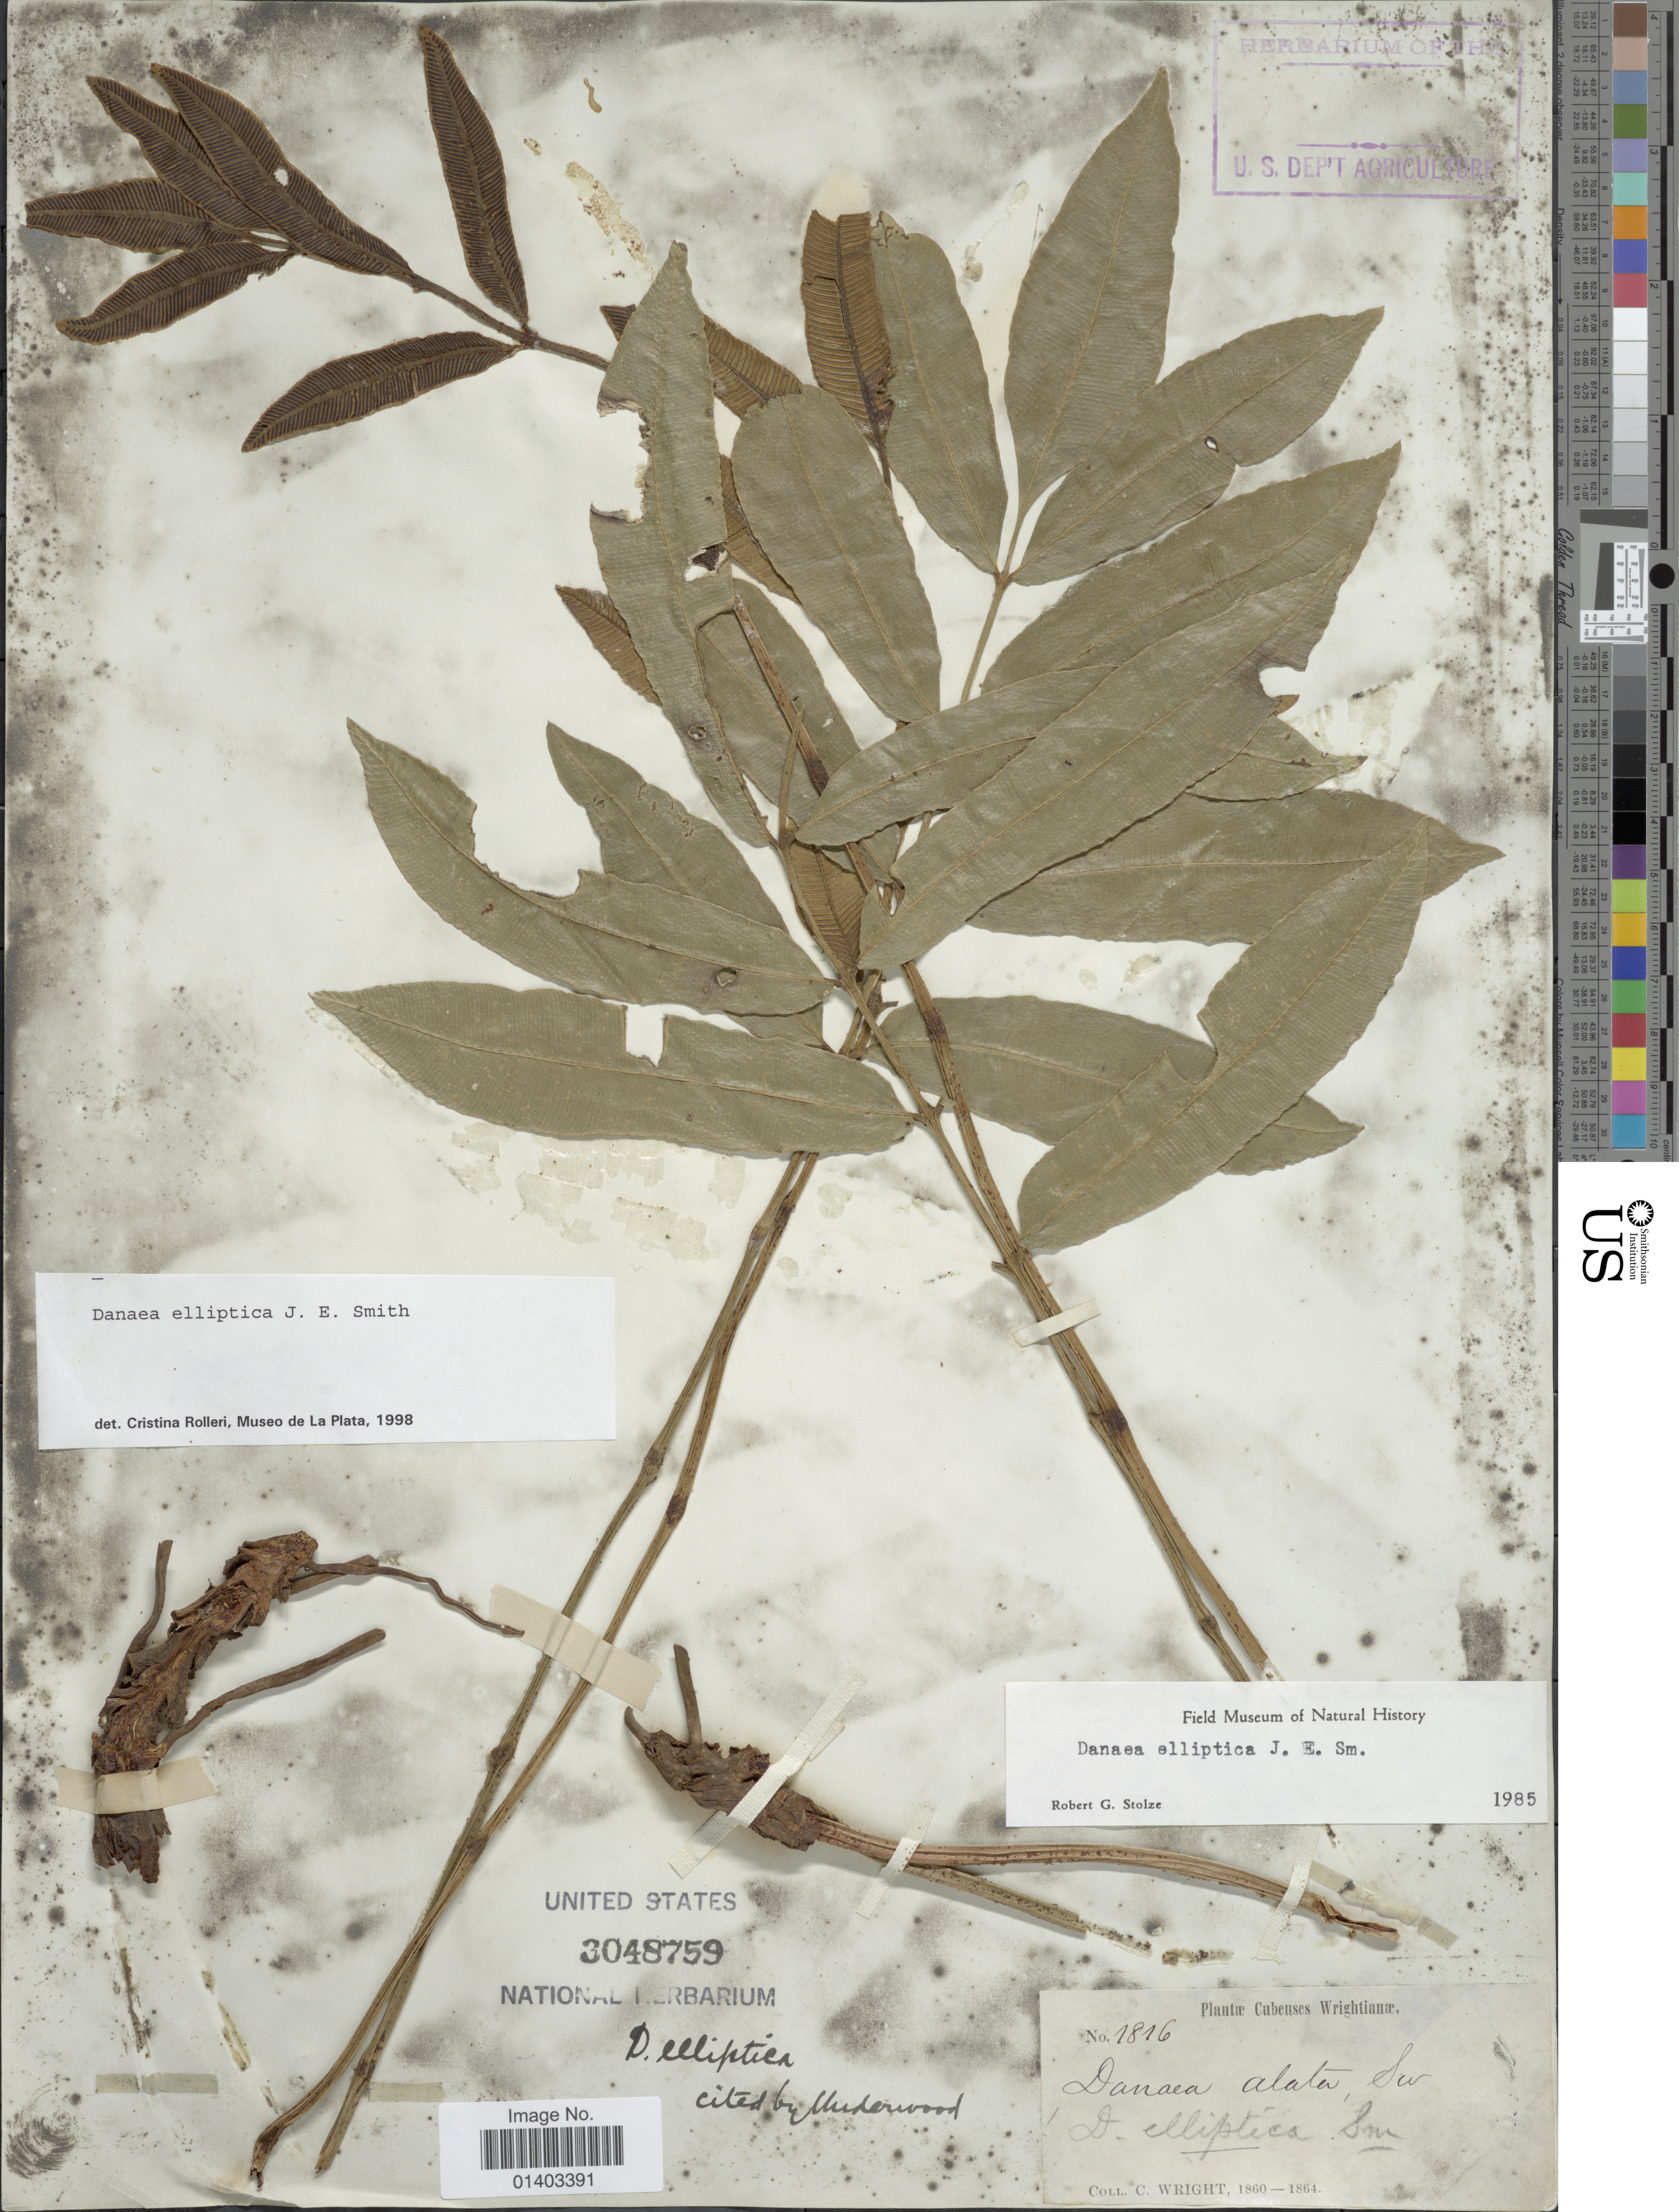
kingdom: Plantae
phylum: Tracheophyta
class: Polypodiopsida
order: Marattiales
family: Marattiaceae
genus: Danaea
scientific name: Danaea elliptica subsp. elliptica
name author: Sm.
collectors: C. Wright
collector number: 1816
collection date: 1860/1864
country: Cuba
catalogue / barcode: US 3048759